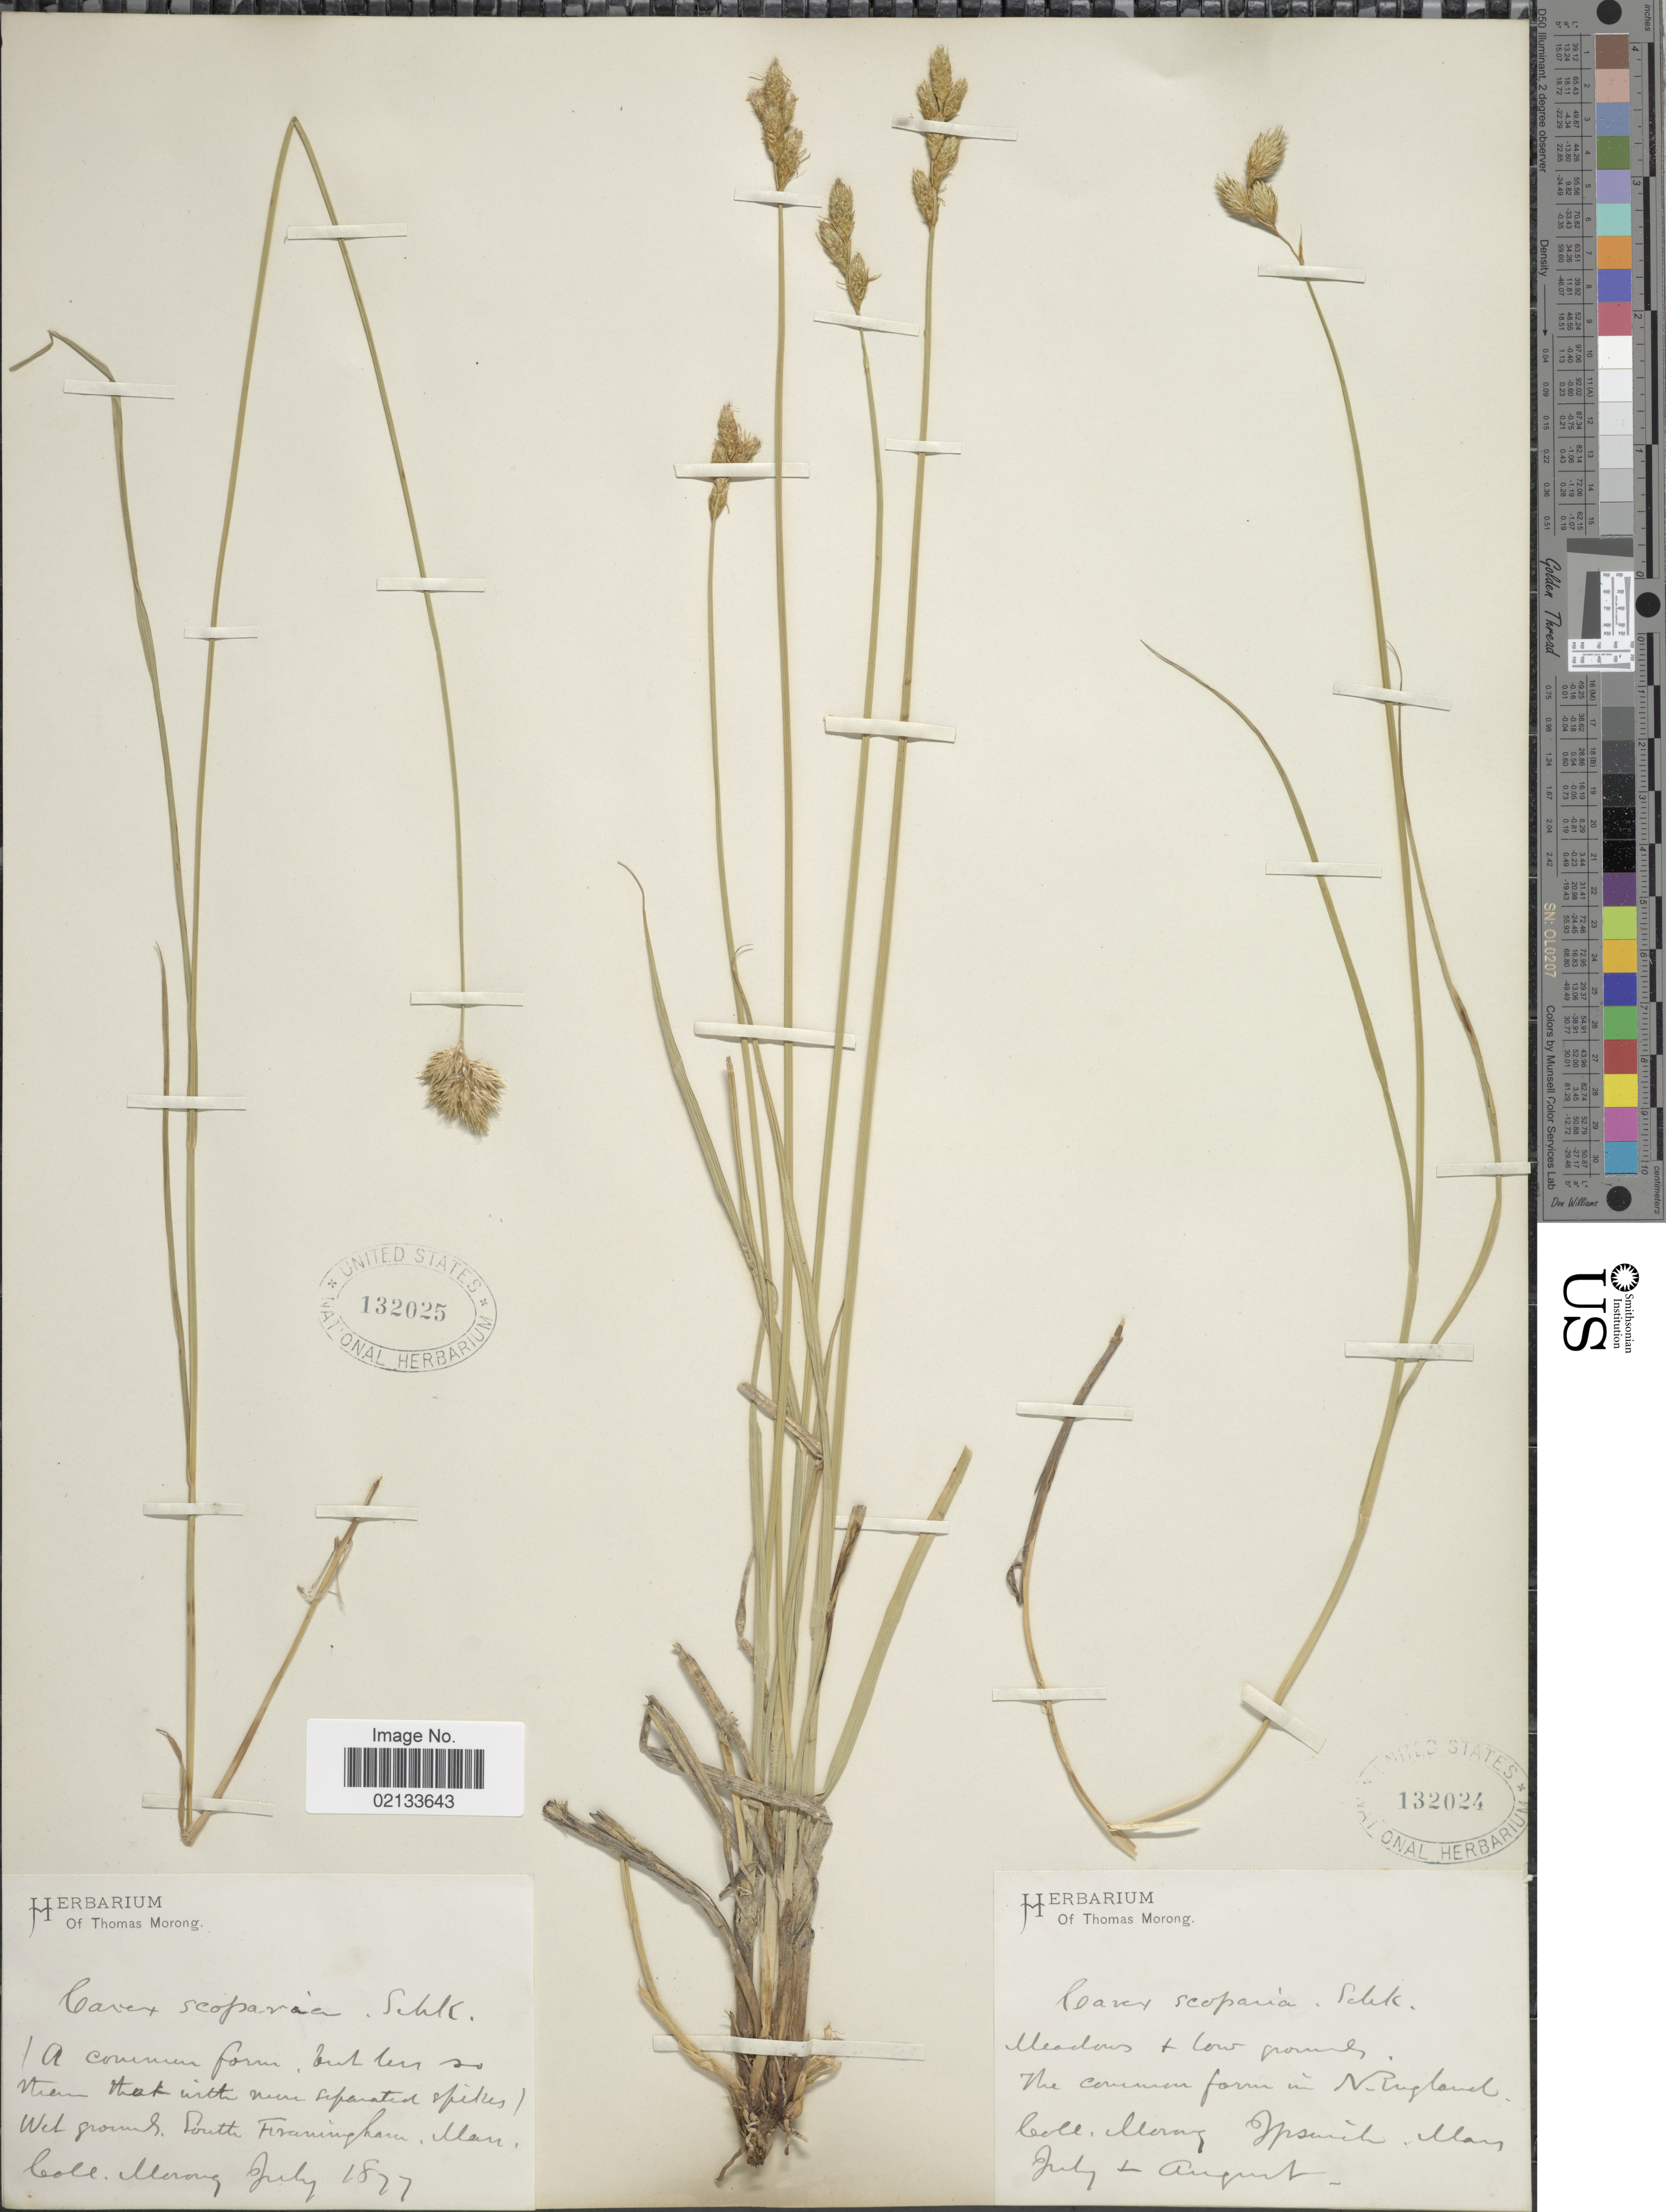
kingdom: Plantae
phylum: Tracheophyta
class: Liliopsida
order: Poales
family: Cyperaceae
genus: Carex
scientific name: Carex scoparia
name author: Schkuhr ex Willd.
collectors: ex herb. T. Morong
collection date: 1827-07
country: United States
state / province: Massachusetts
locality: Wet grounds South Framingham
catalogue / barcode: US 132025-2